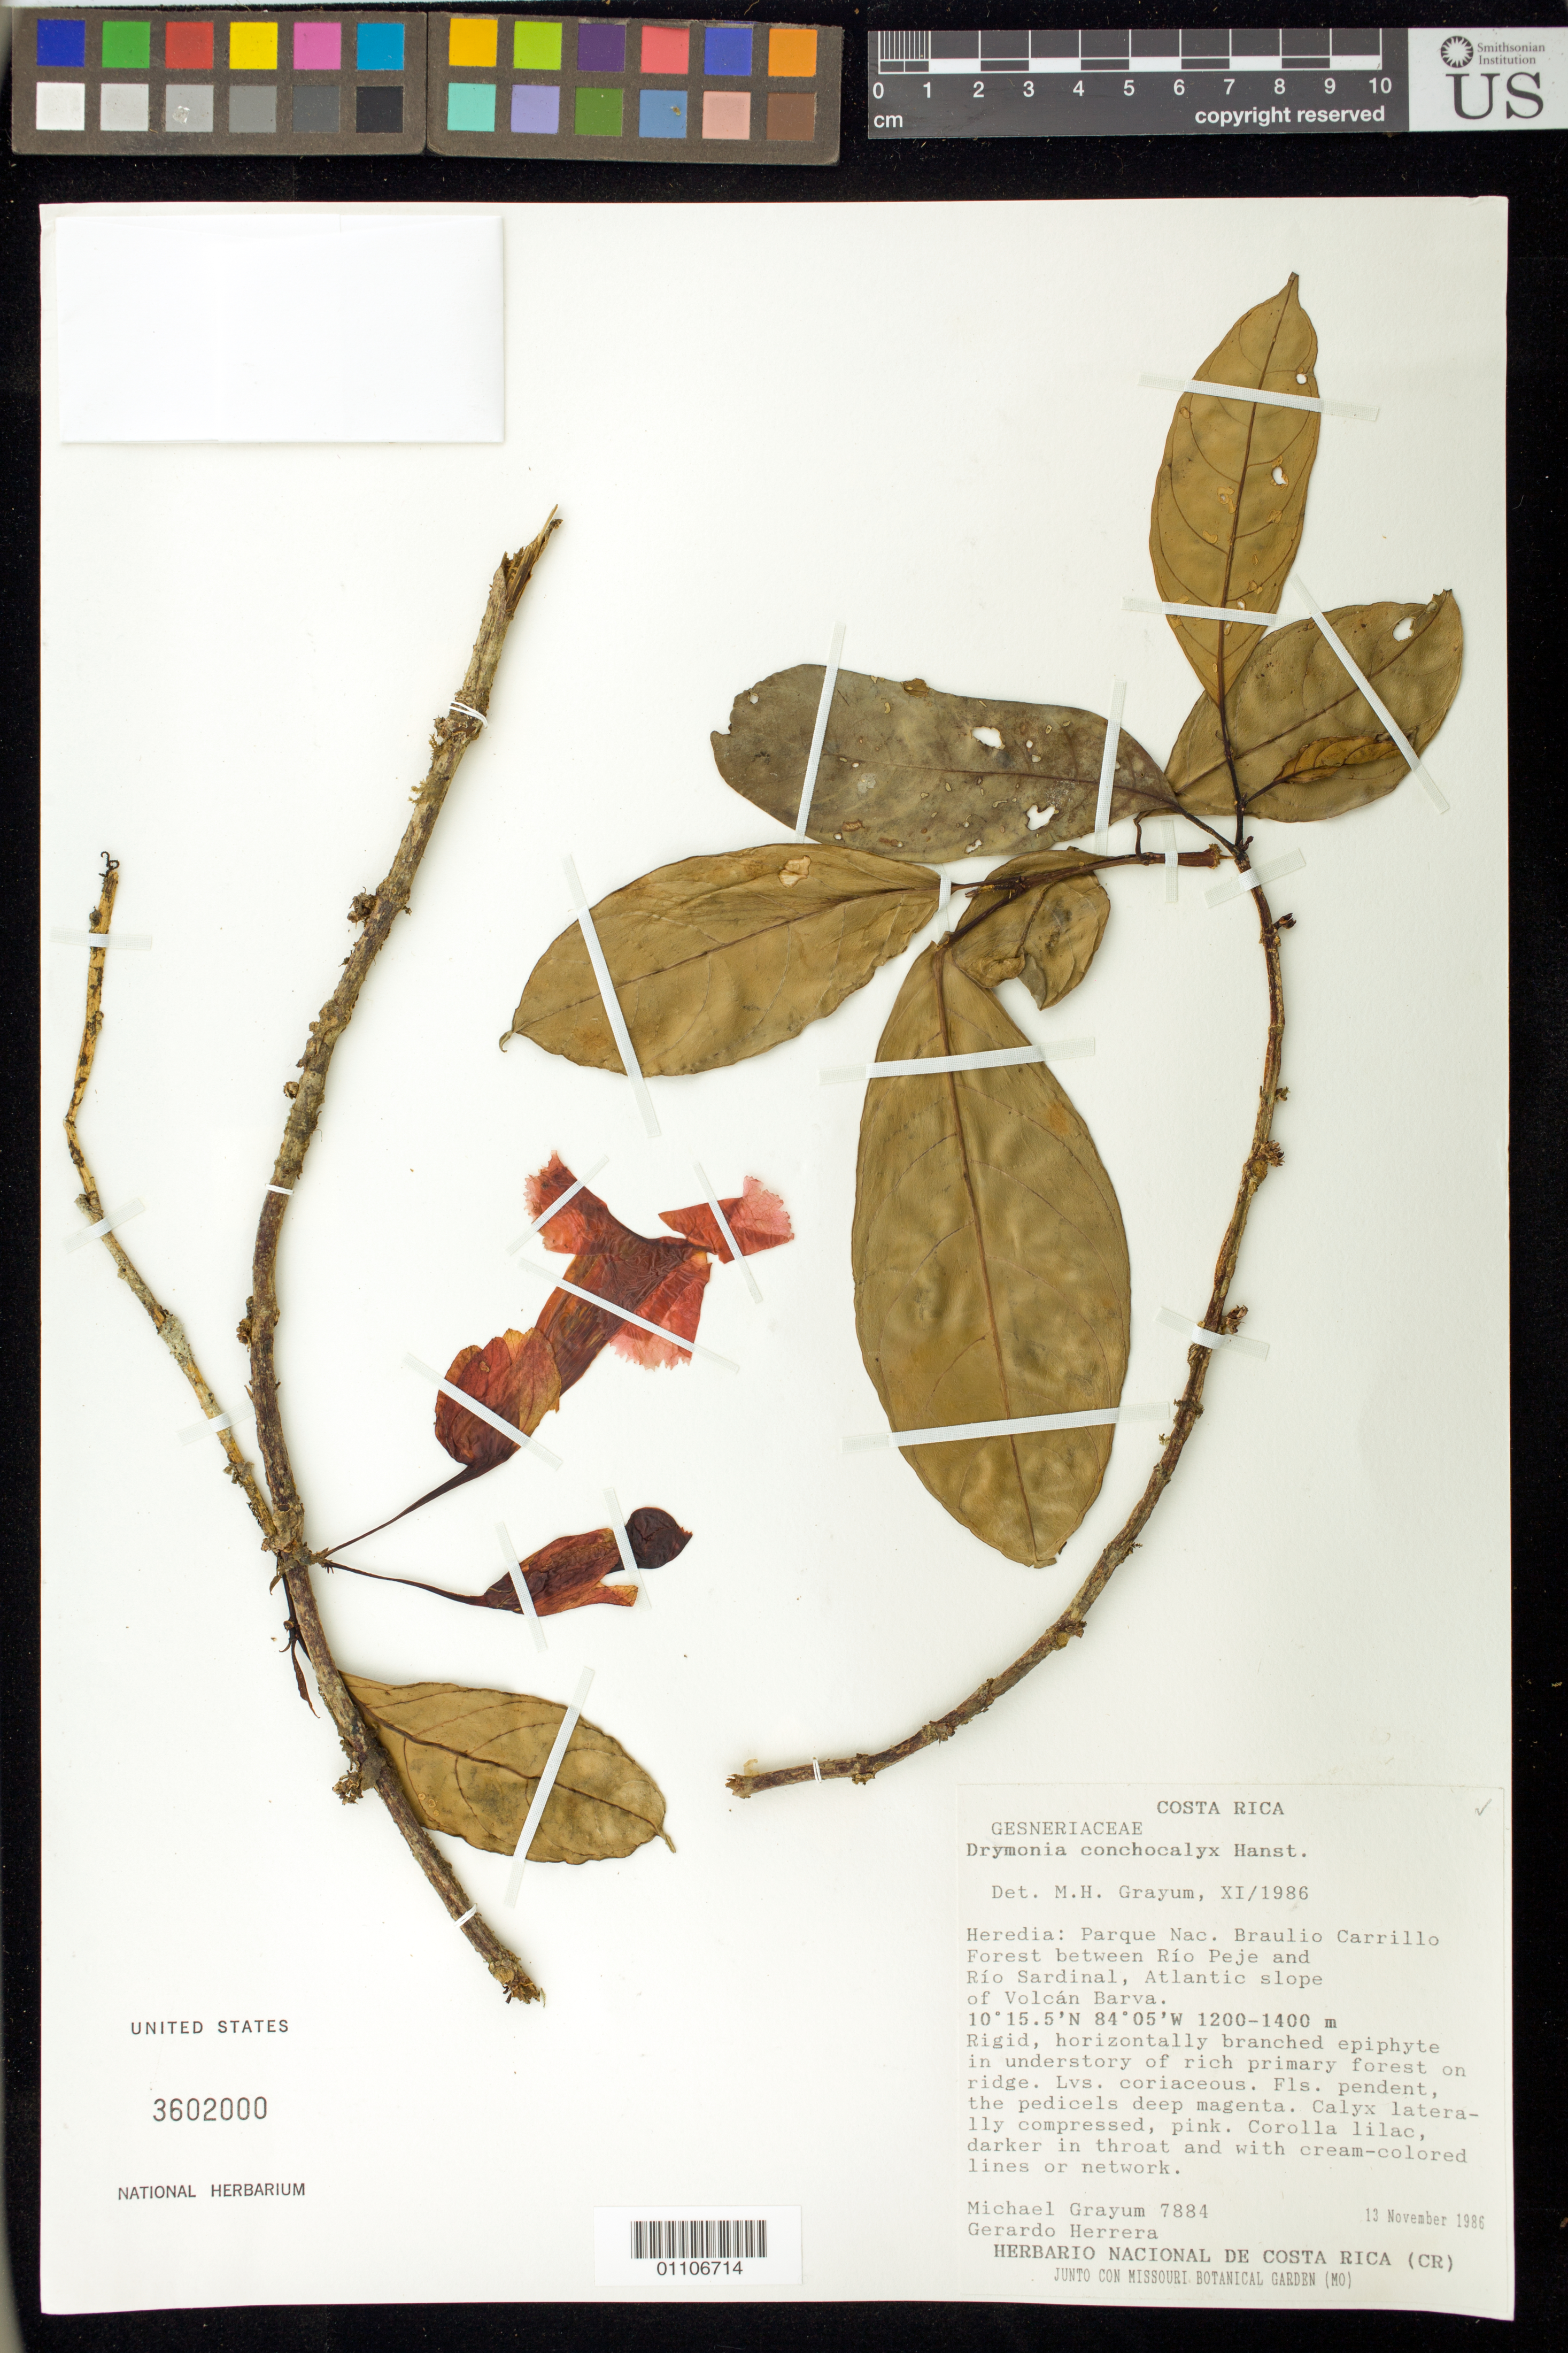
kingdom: Plantae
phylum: Tracheophyta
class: Magnoliopsida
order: Lamiales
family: Gesneriaceae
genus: Drymonia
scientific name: Drymonia conchocalyx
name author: Hanst.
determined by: Grayum, M. H., (MO MO)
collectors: M. H. Grayum & G. Herrera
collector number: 7884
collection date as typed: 13 Nov 1986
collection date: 1986-11-13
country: Costa Rica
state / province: Heredia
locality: Cantón Sarapiquí, Dist. La Virgen, Forest between Rio Peje and Rio Sardinal, Atlantic slope of Volcan Barva.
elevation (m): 1200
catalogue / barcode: US 3602000